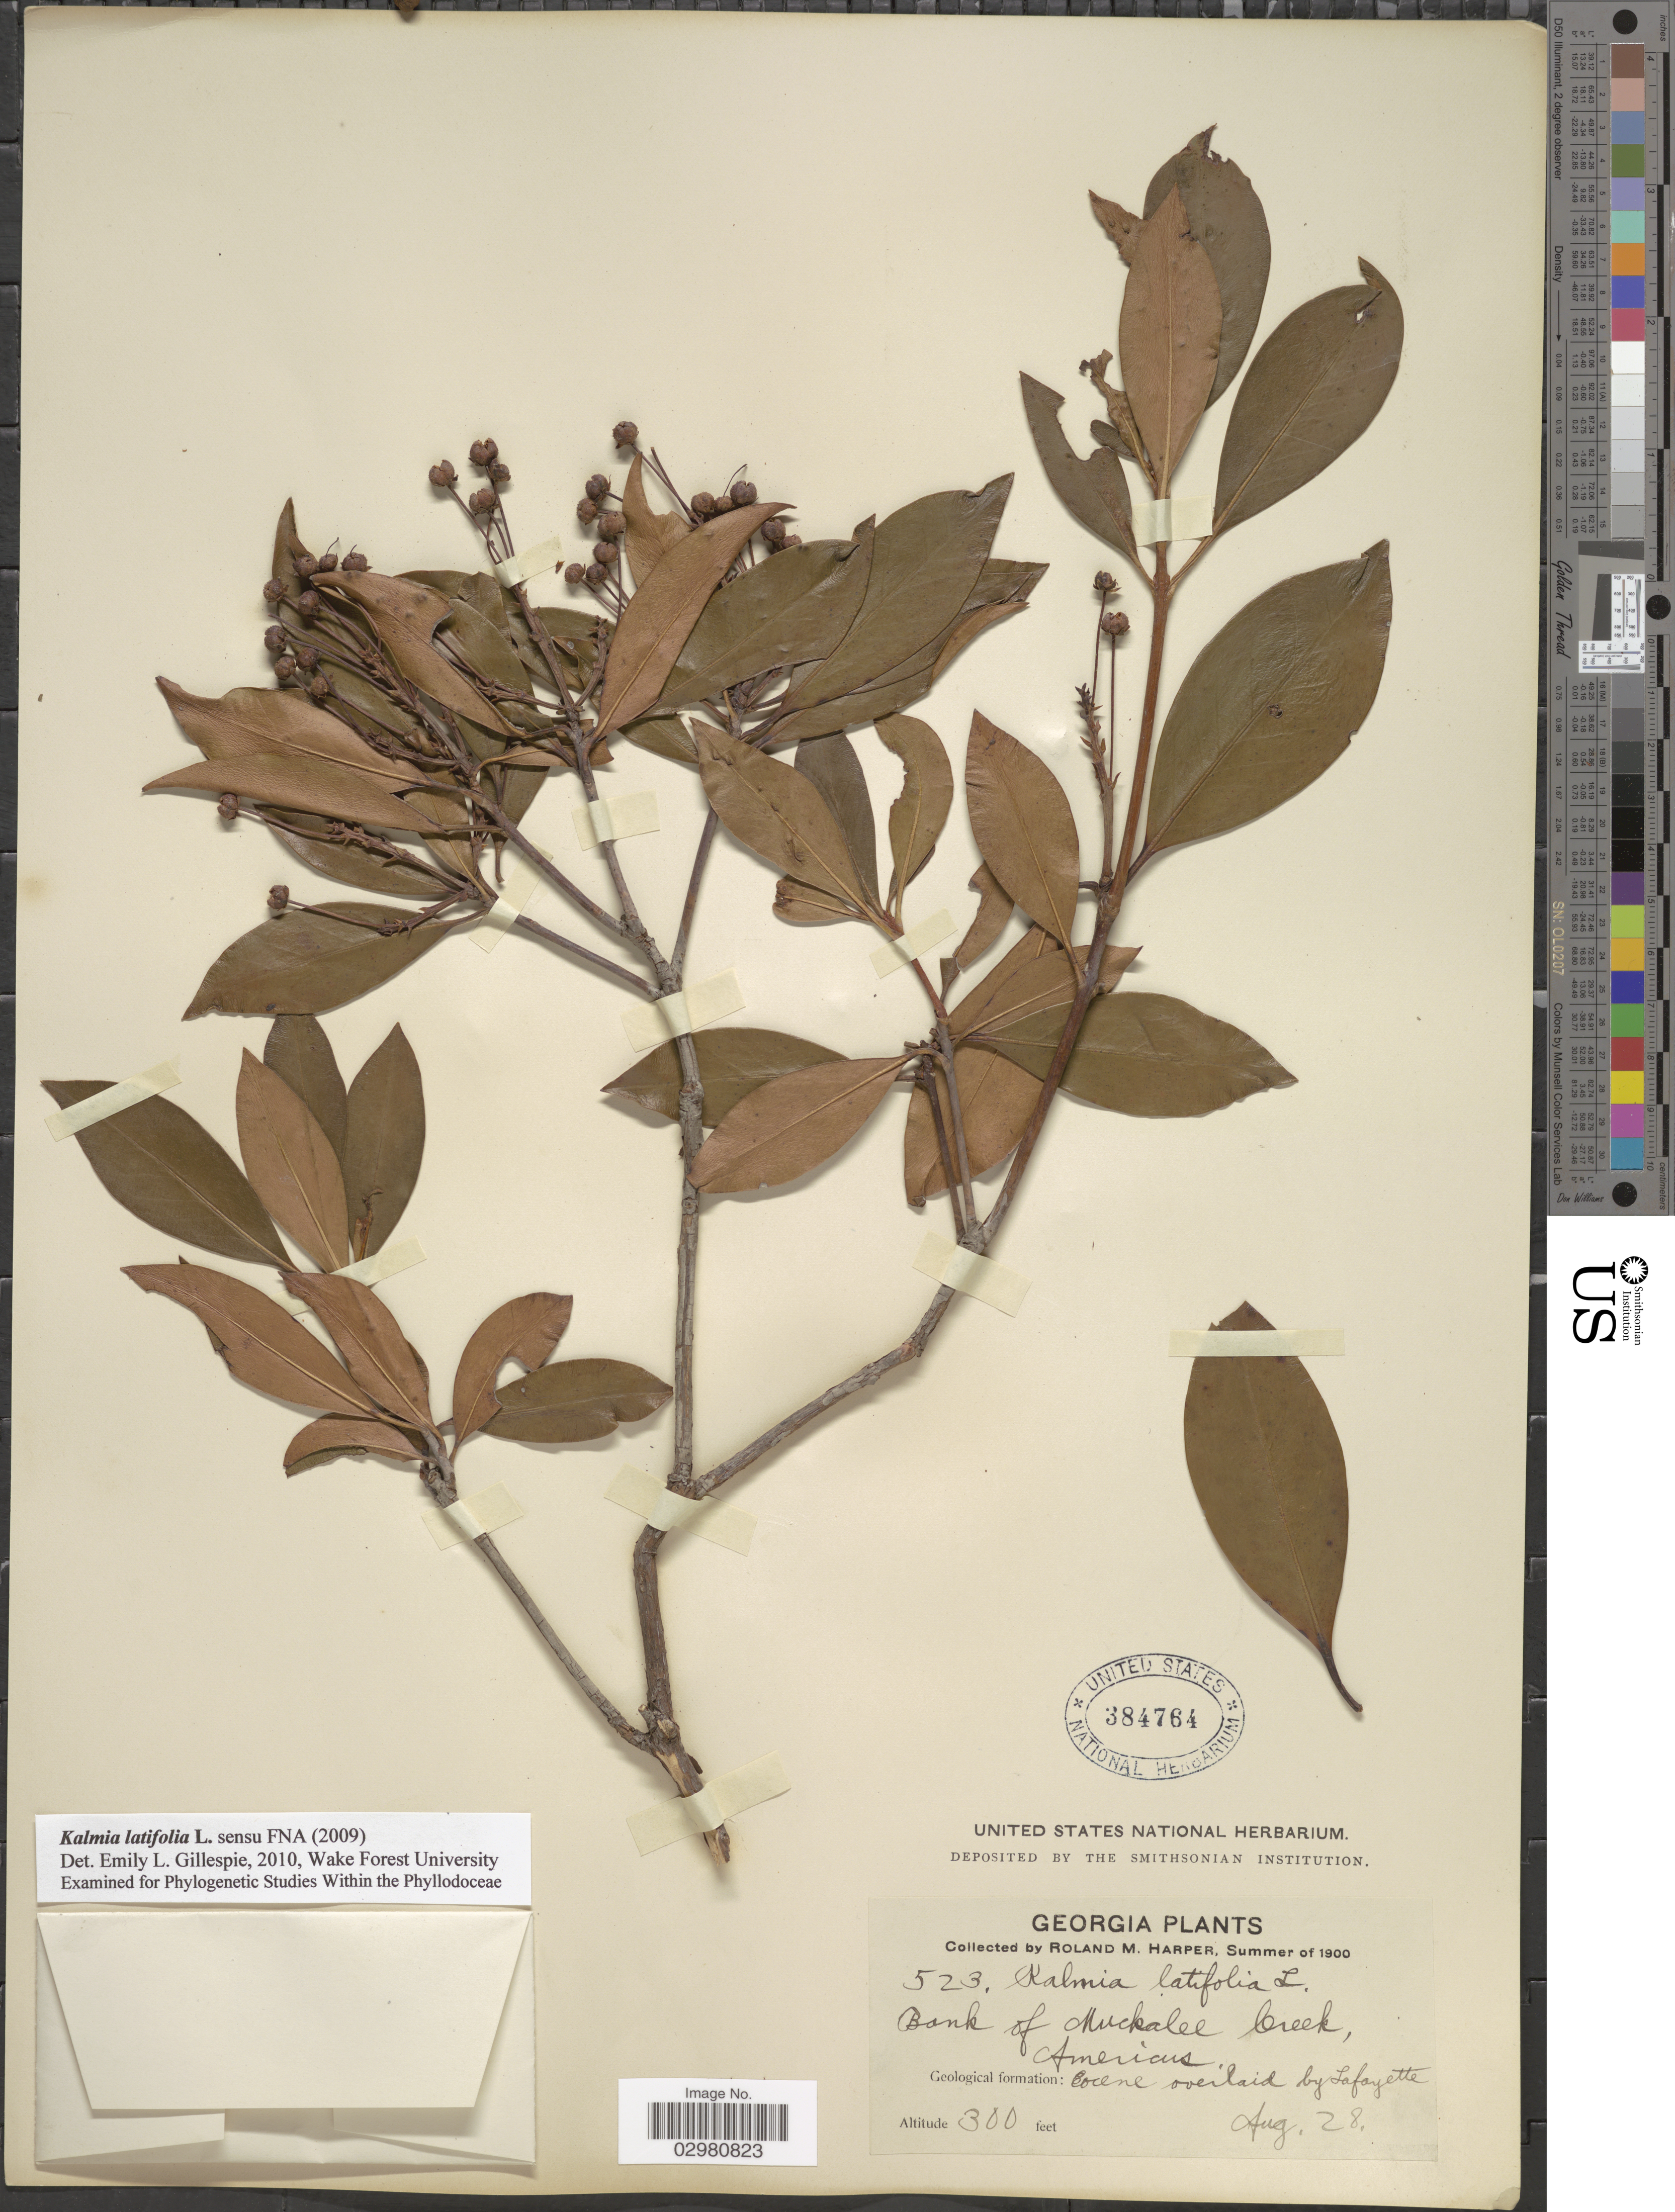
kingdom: Plantae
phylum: Tracheophyta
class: Magnoliopsida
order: Ericales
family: Ericaceae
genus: Kalmia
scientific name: Kalmia latifolia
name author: L.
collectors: R. M. Harper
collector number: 523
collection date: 1900-08-28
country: United States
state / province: Georgia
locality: Muckalee Creek, Americans. Geological formation: Eocene overlaid by Lafayette.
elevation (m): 91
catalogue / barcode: US 384764